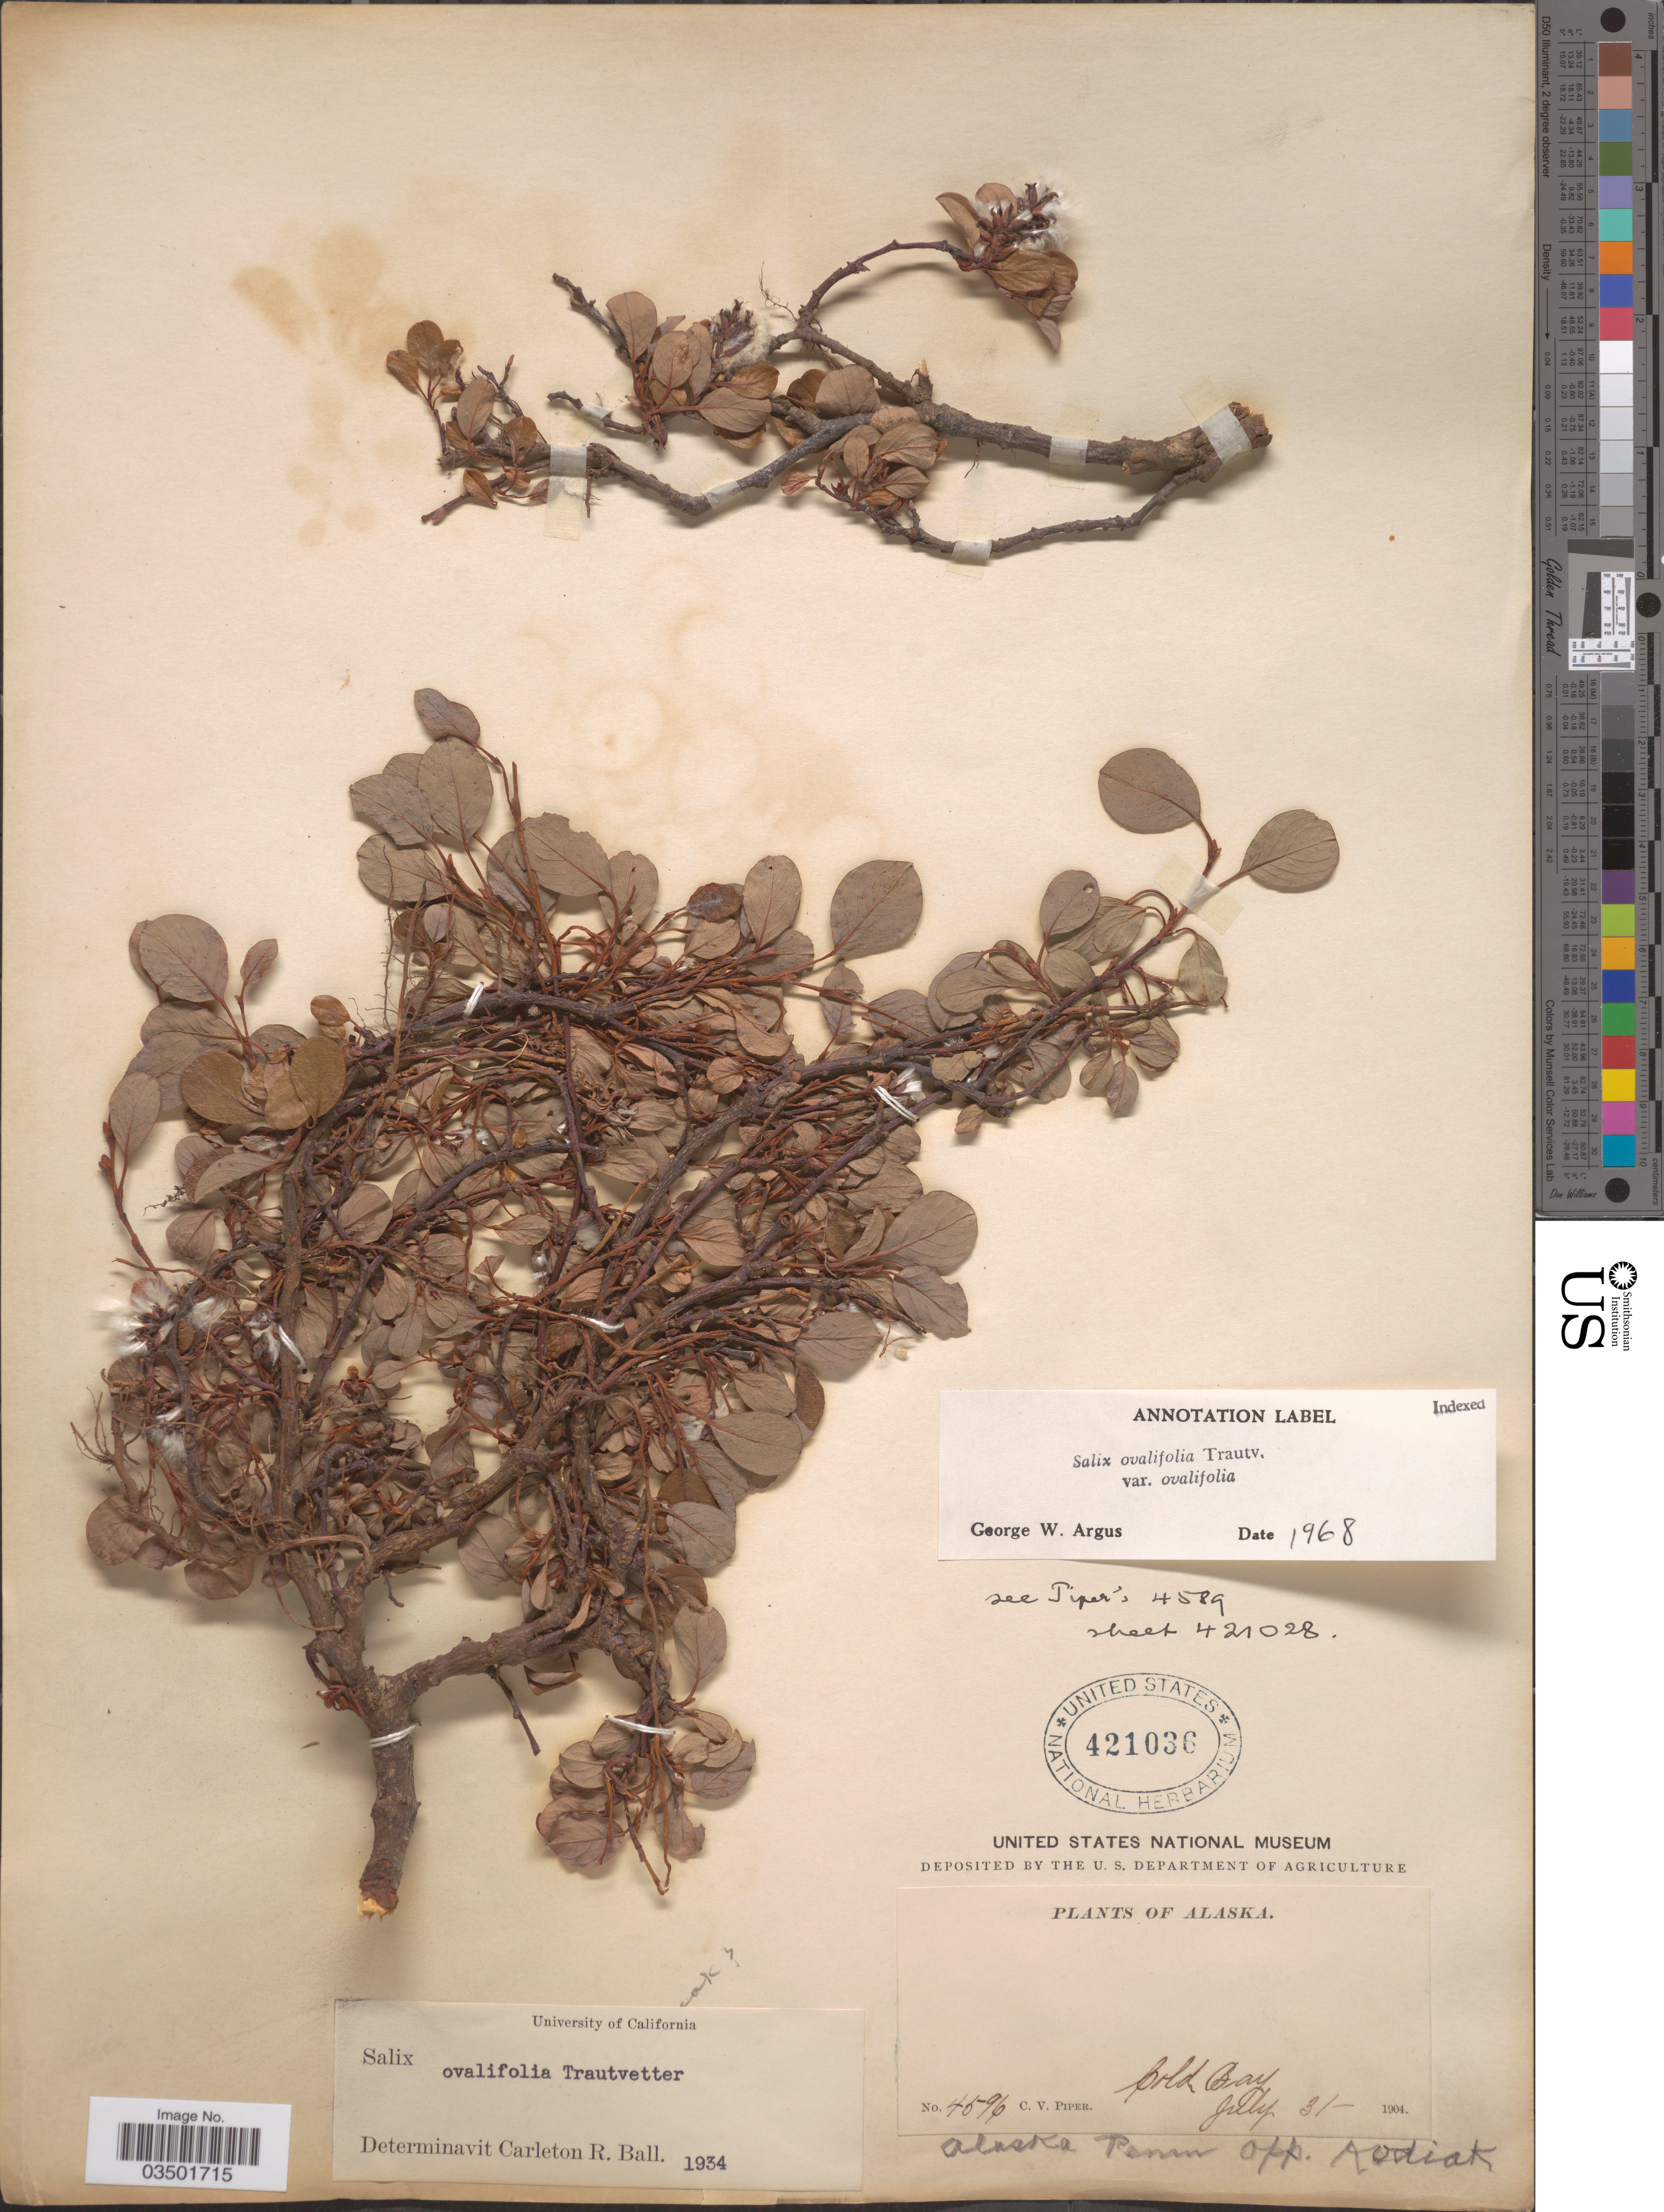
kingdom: Plantae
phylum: Tracheophyta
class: Magnoliopsida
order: Malpighiales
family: Salicaceae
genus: Salix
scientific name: Salix ovalifolia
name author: Trautv.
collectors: C. V. Piper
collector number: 4596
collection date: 1904-07-31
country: United States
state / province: Alaska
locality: Cold Bay. Alaska Penin opp. Kodiak.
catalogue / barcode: US 421036